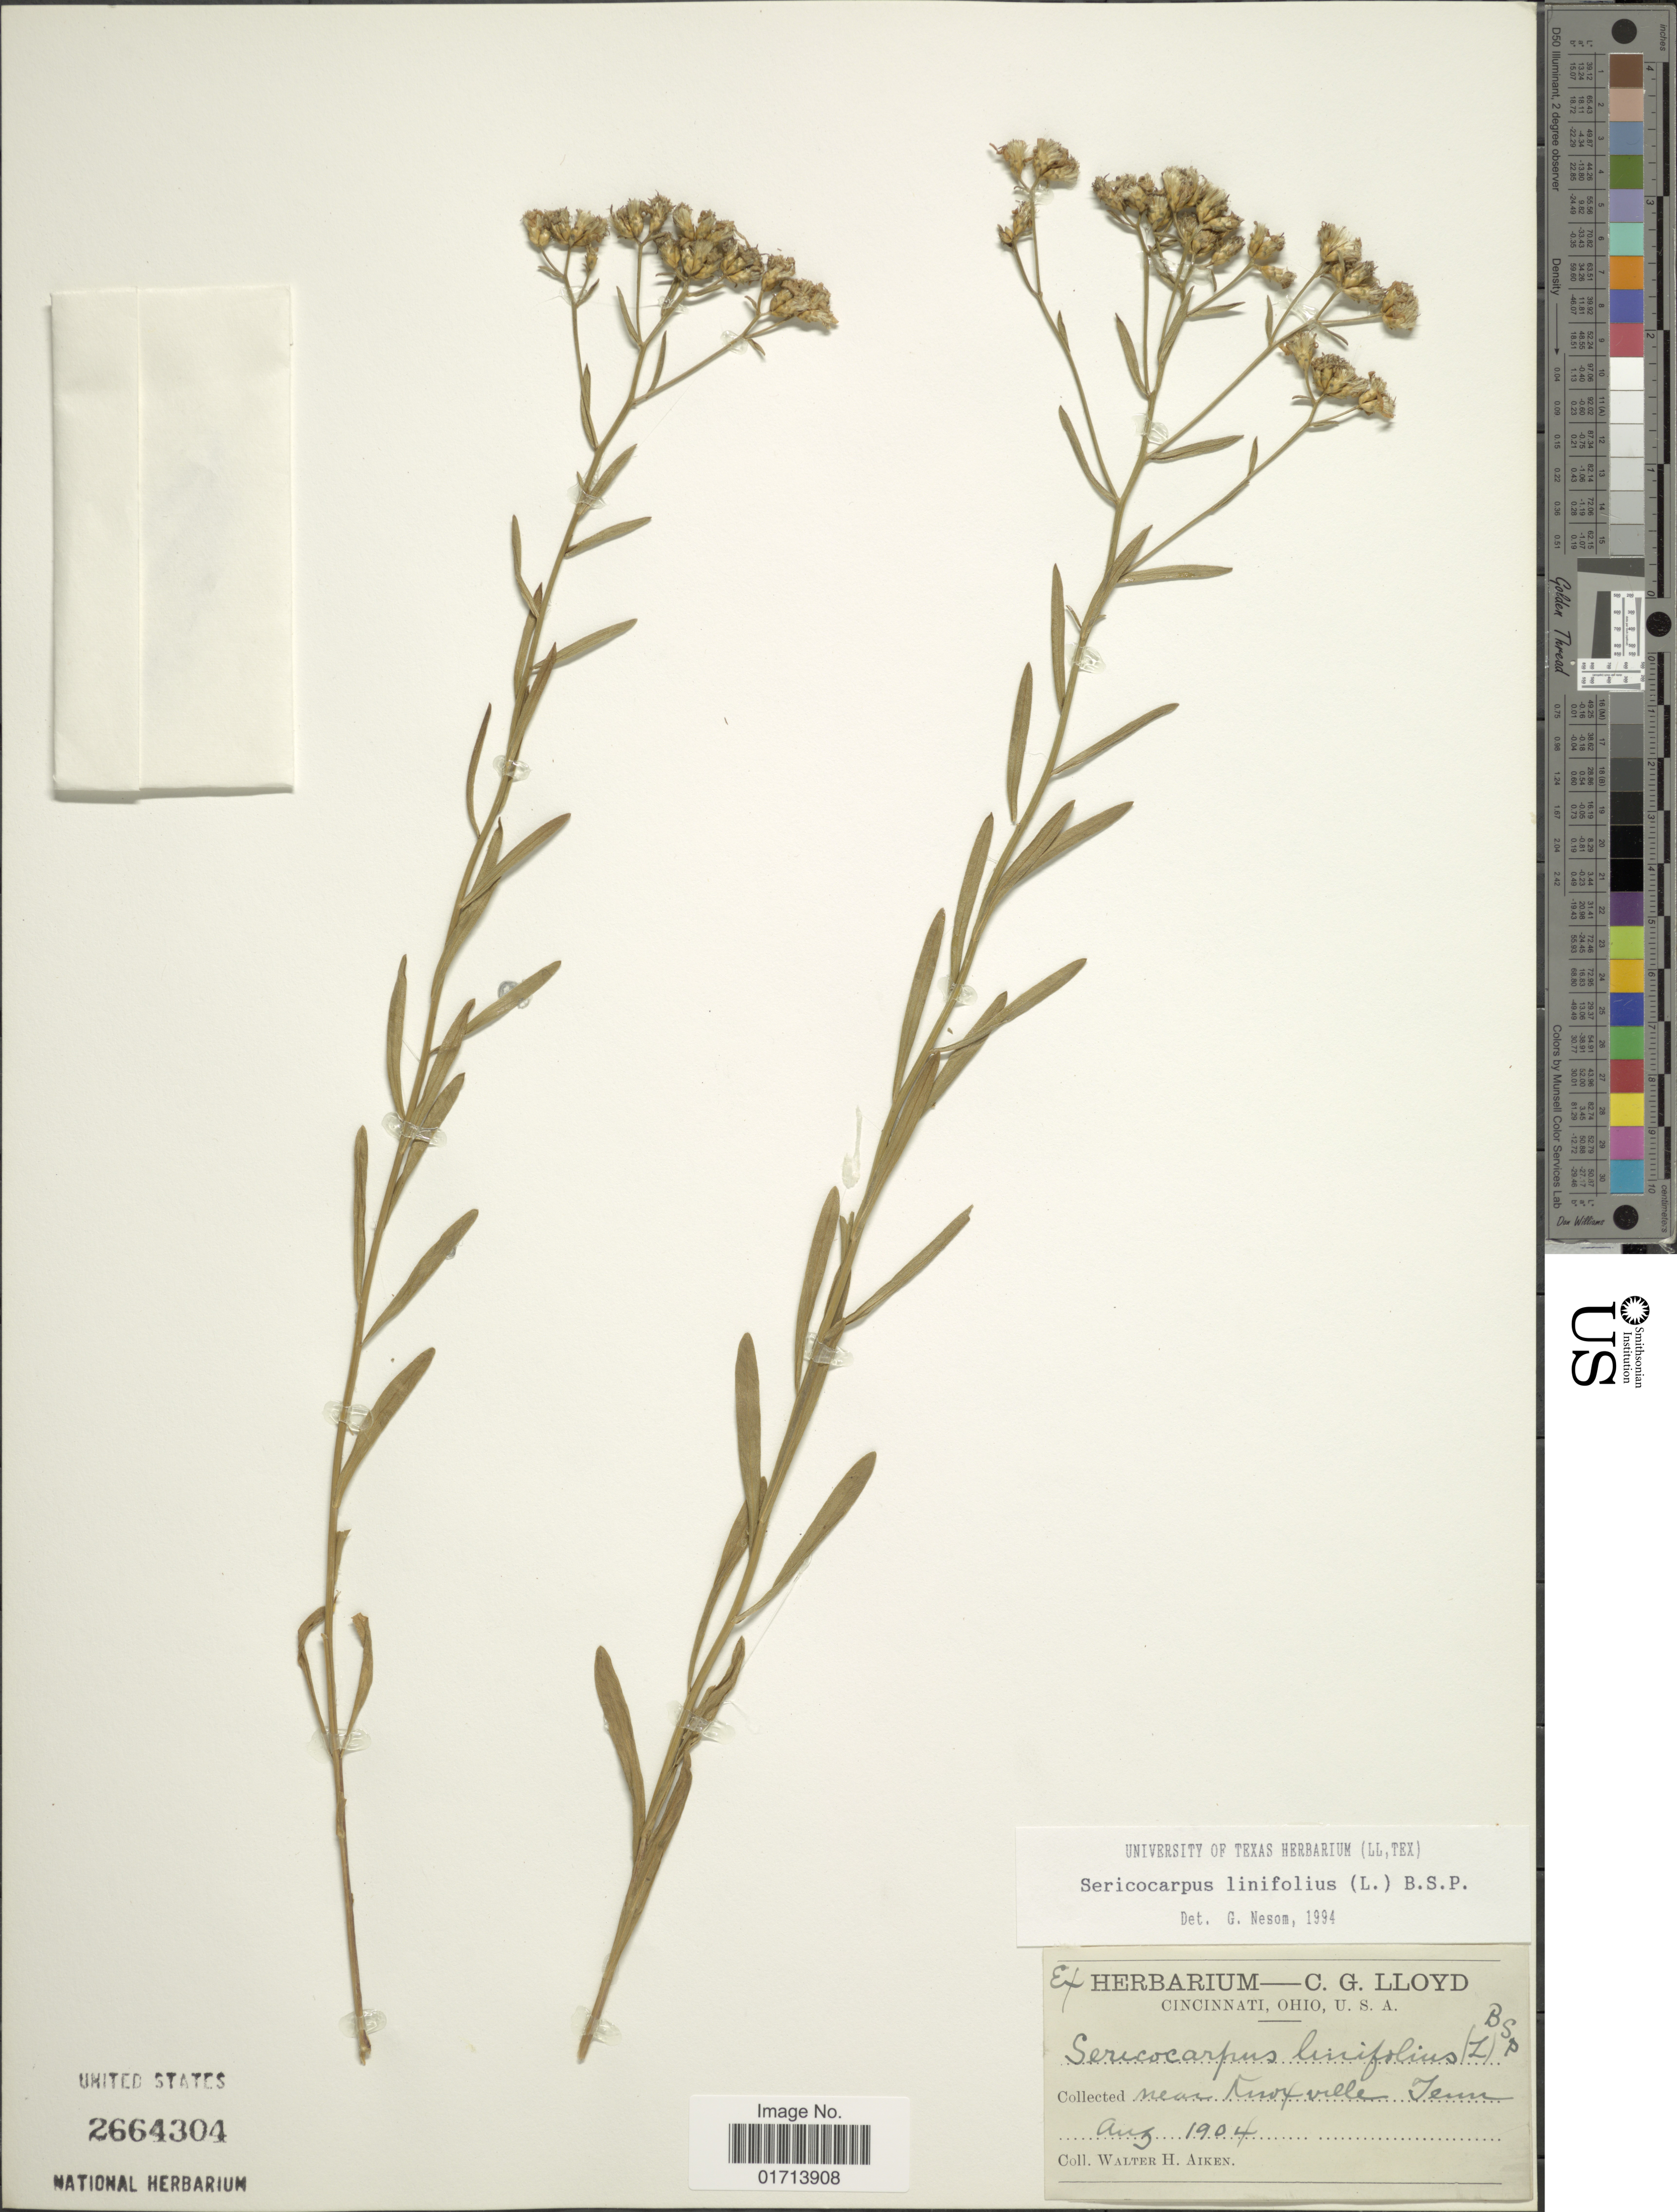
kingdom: Plantae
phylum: Tracheophyta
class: Magnoliopsida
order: Asterales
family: Asteraceae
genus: Sericocarpus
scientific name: Sericocarpus linifolius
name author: (L.) Britton, Stearns & Poggenb.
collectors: W. Aiken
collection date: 1904-08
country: United States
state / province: Tennessee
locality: Near Knoxville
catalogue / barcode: US 2664304